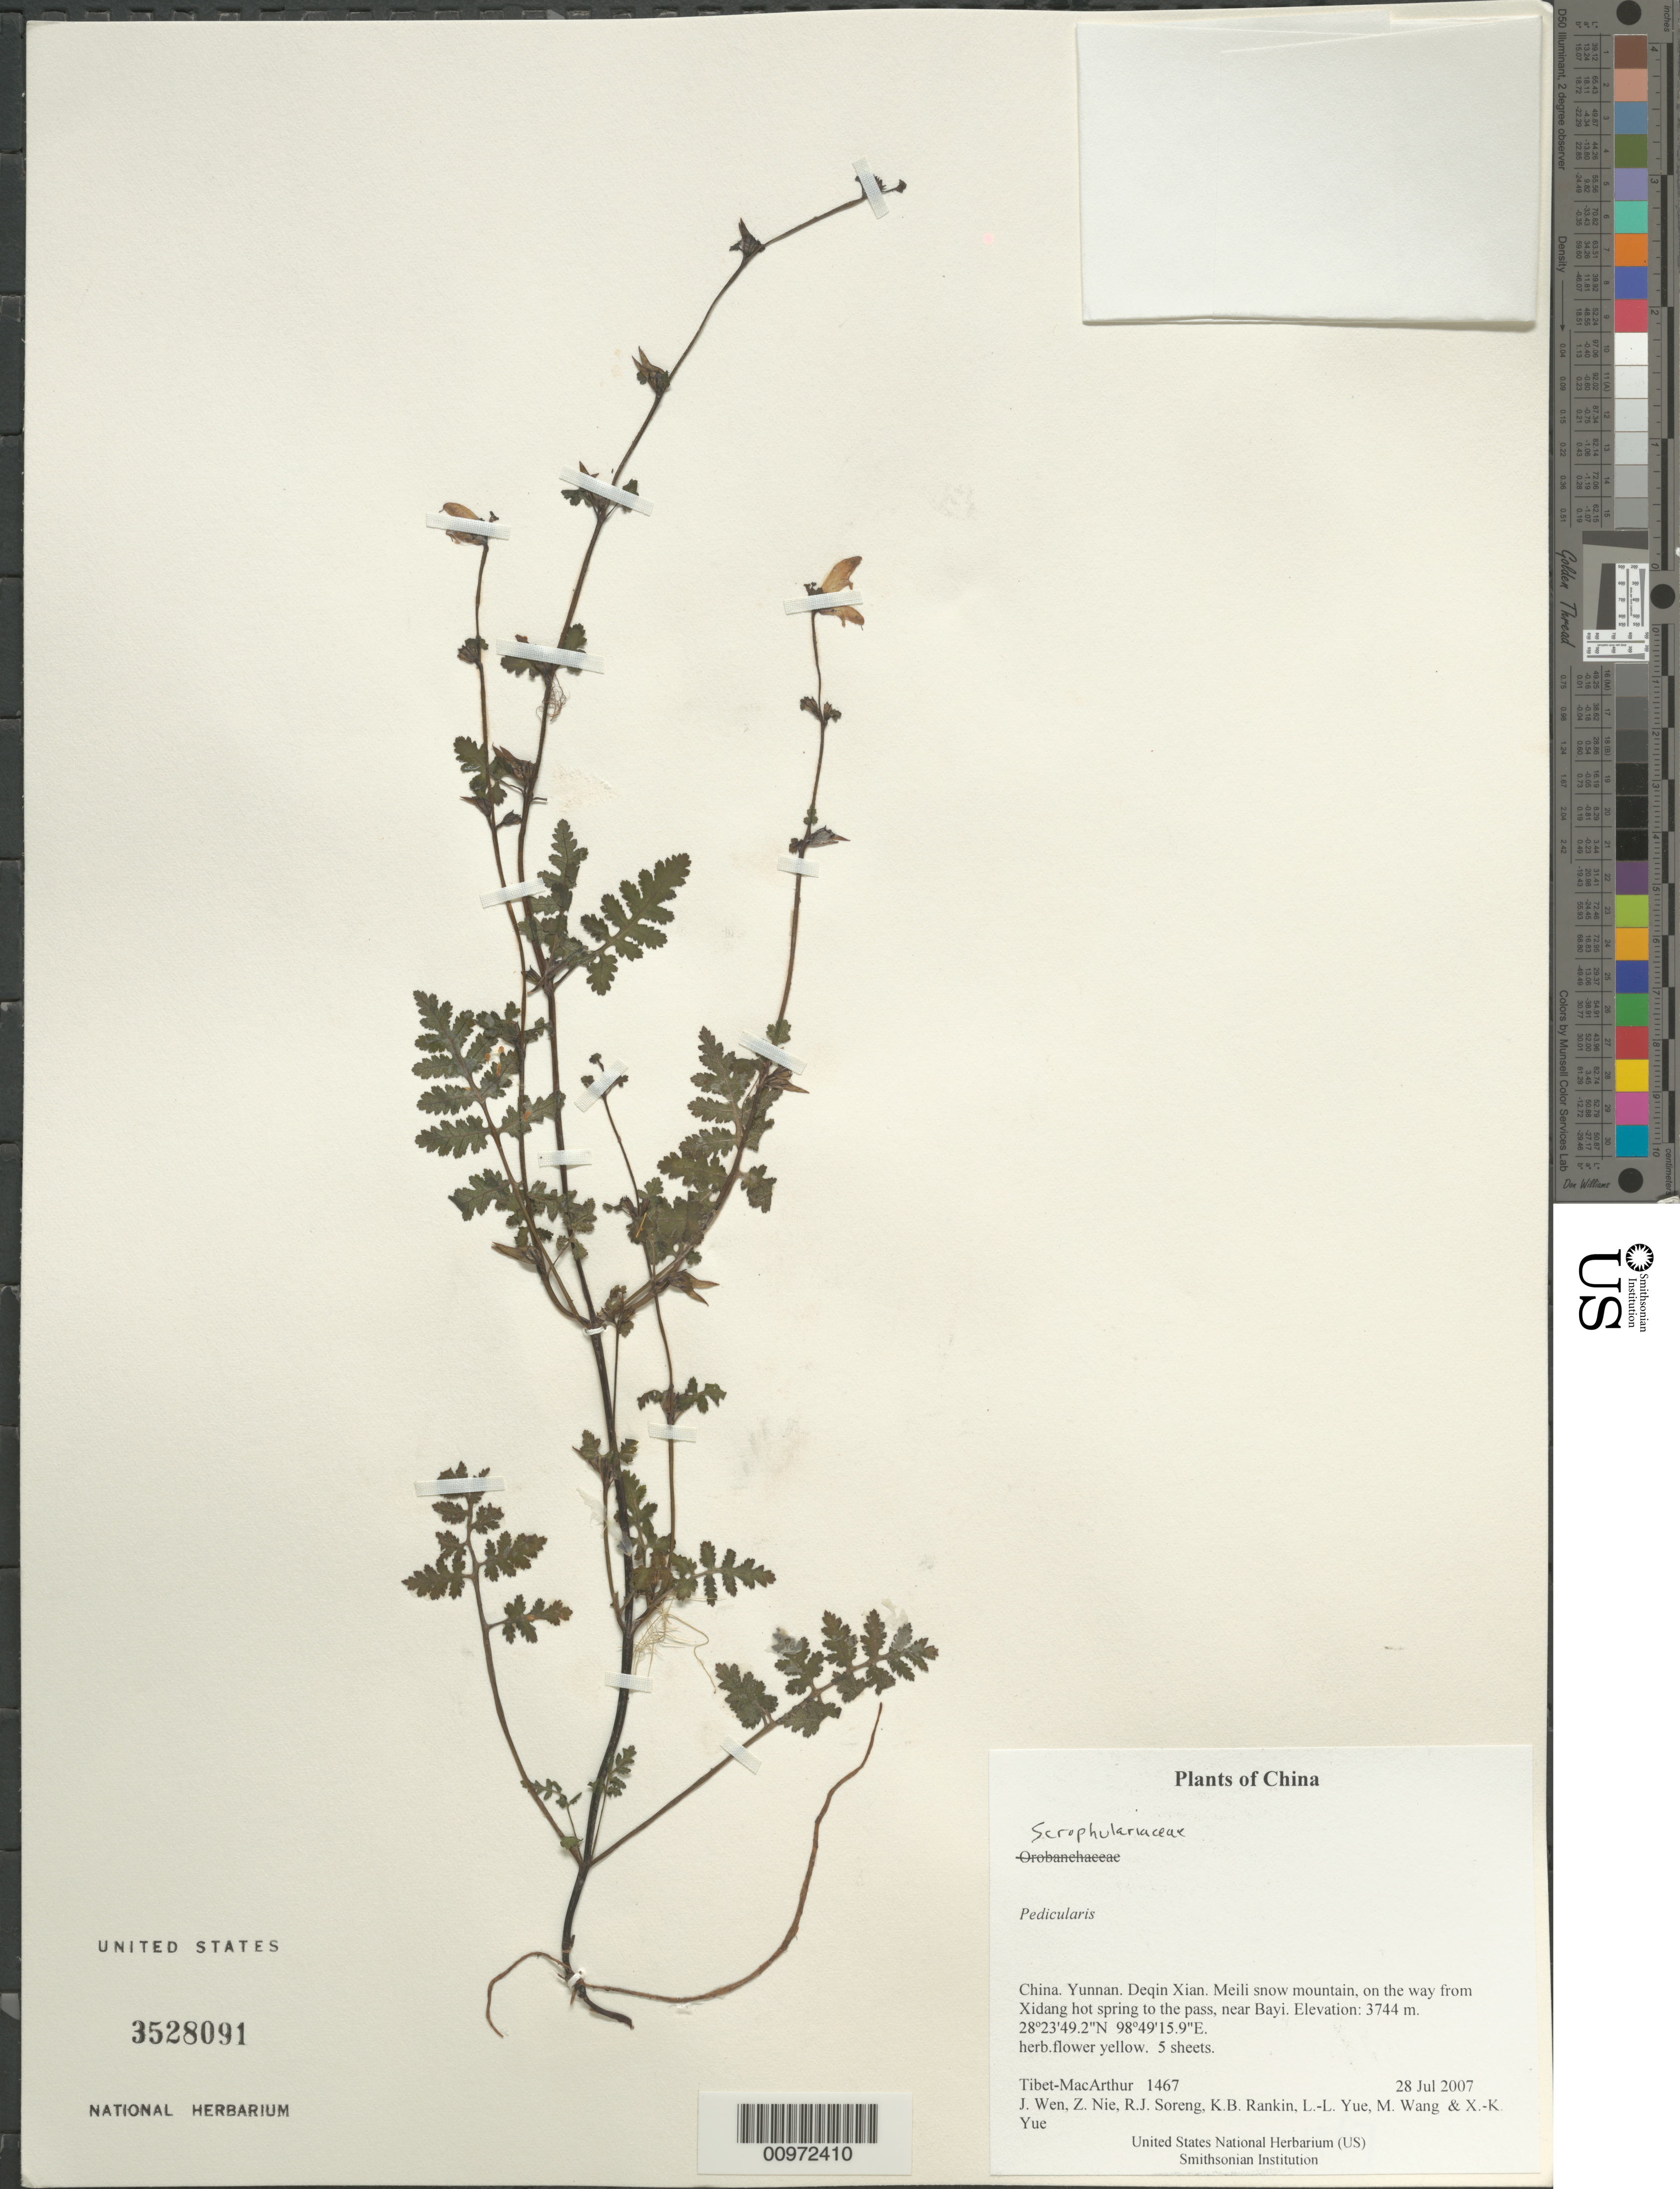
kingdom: Plantae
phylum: Tracheophyta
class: Magnoliopsida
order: Lamiales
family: Orobanchaceae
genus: Pedicularis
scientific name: Pedicularis sp.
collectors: Tibet-MacArthur, J. Wen, Z. Nie, R. J. Soreng, K. Rankin, L. Yue, M. Wang & X. Yue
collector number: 1467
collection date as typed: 28 Jul 2007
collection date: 2007-07-28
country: China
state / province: Yunnan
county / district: Deqin Xian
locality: Meili snow mountain, on the way from Xidang hot spring to the pass, near Bayi.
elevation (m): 3744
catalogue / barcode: US 3528091